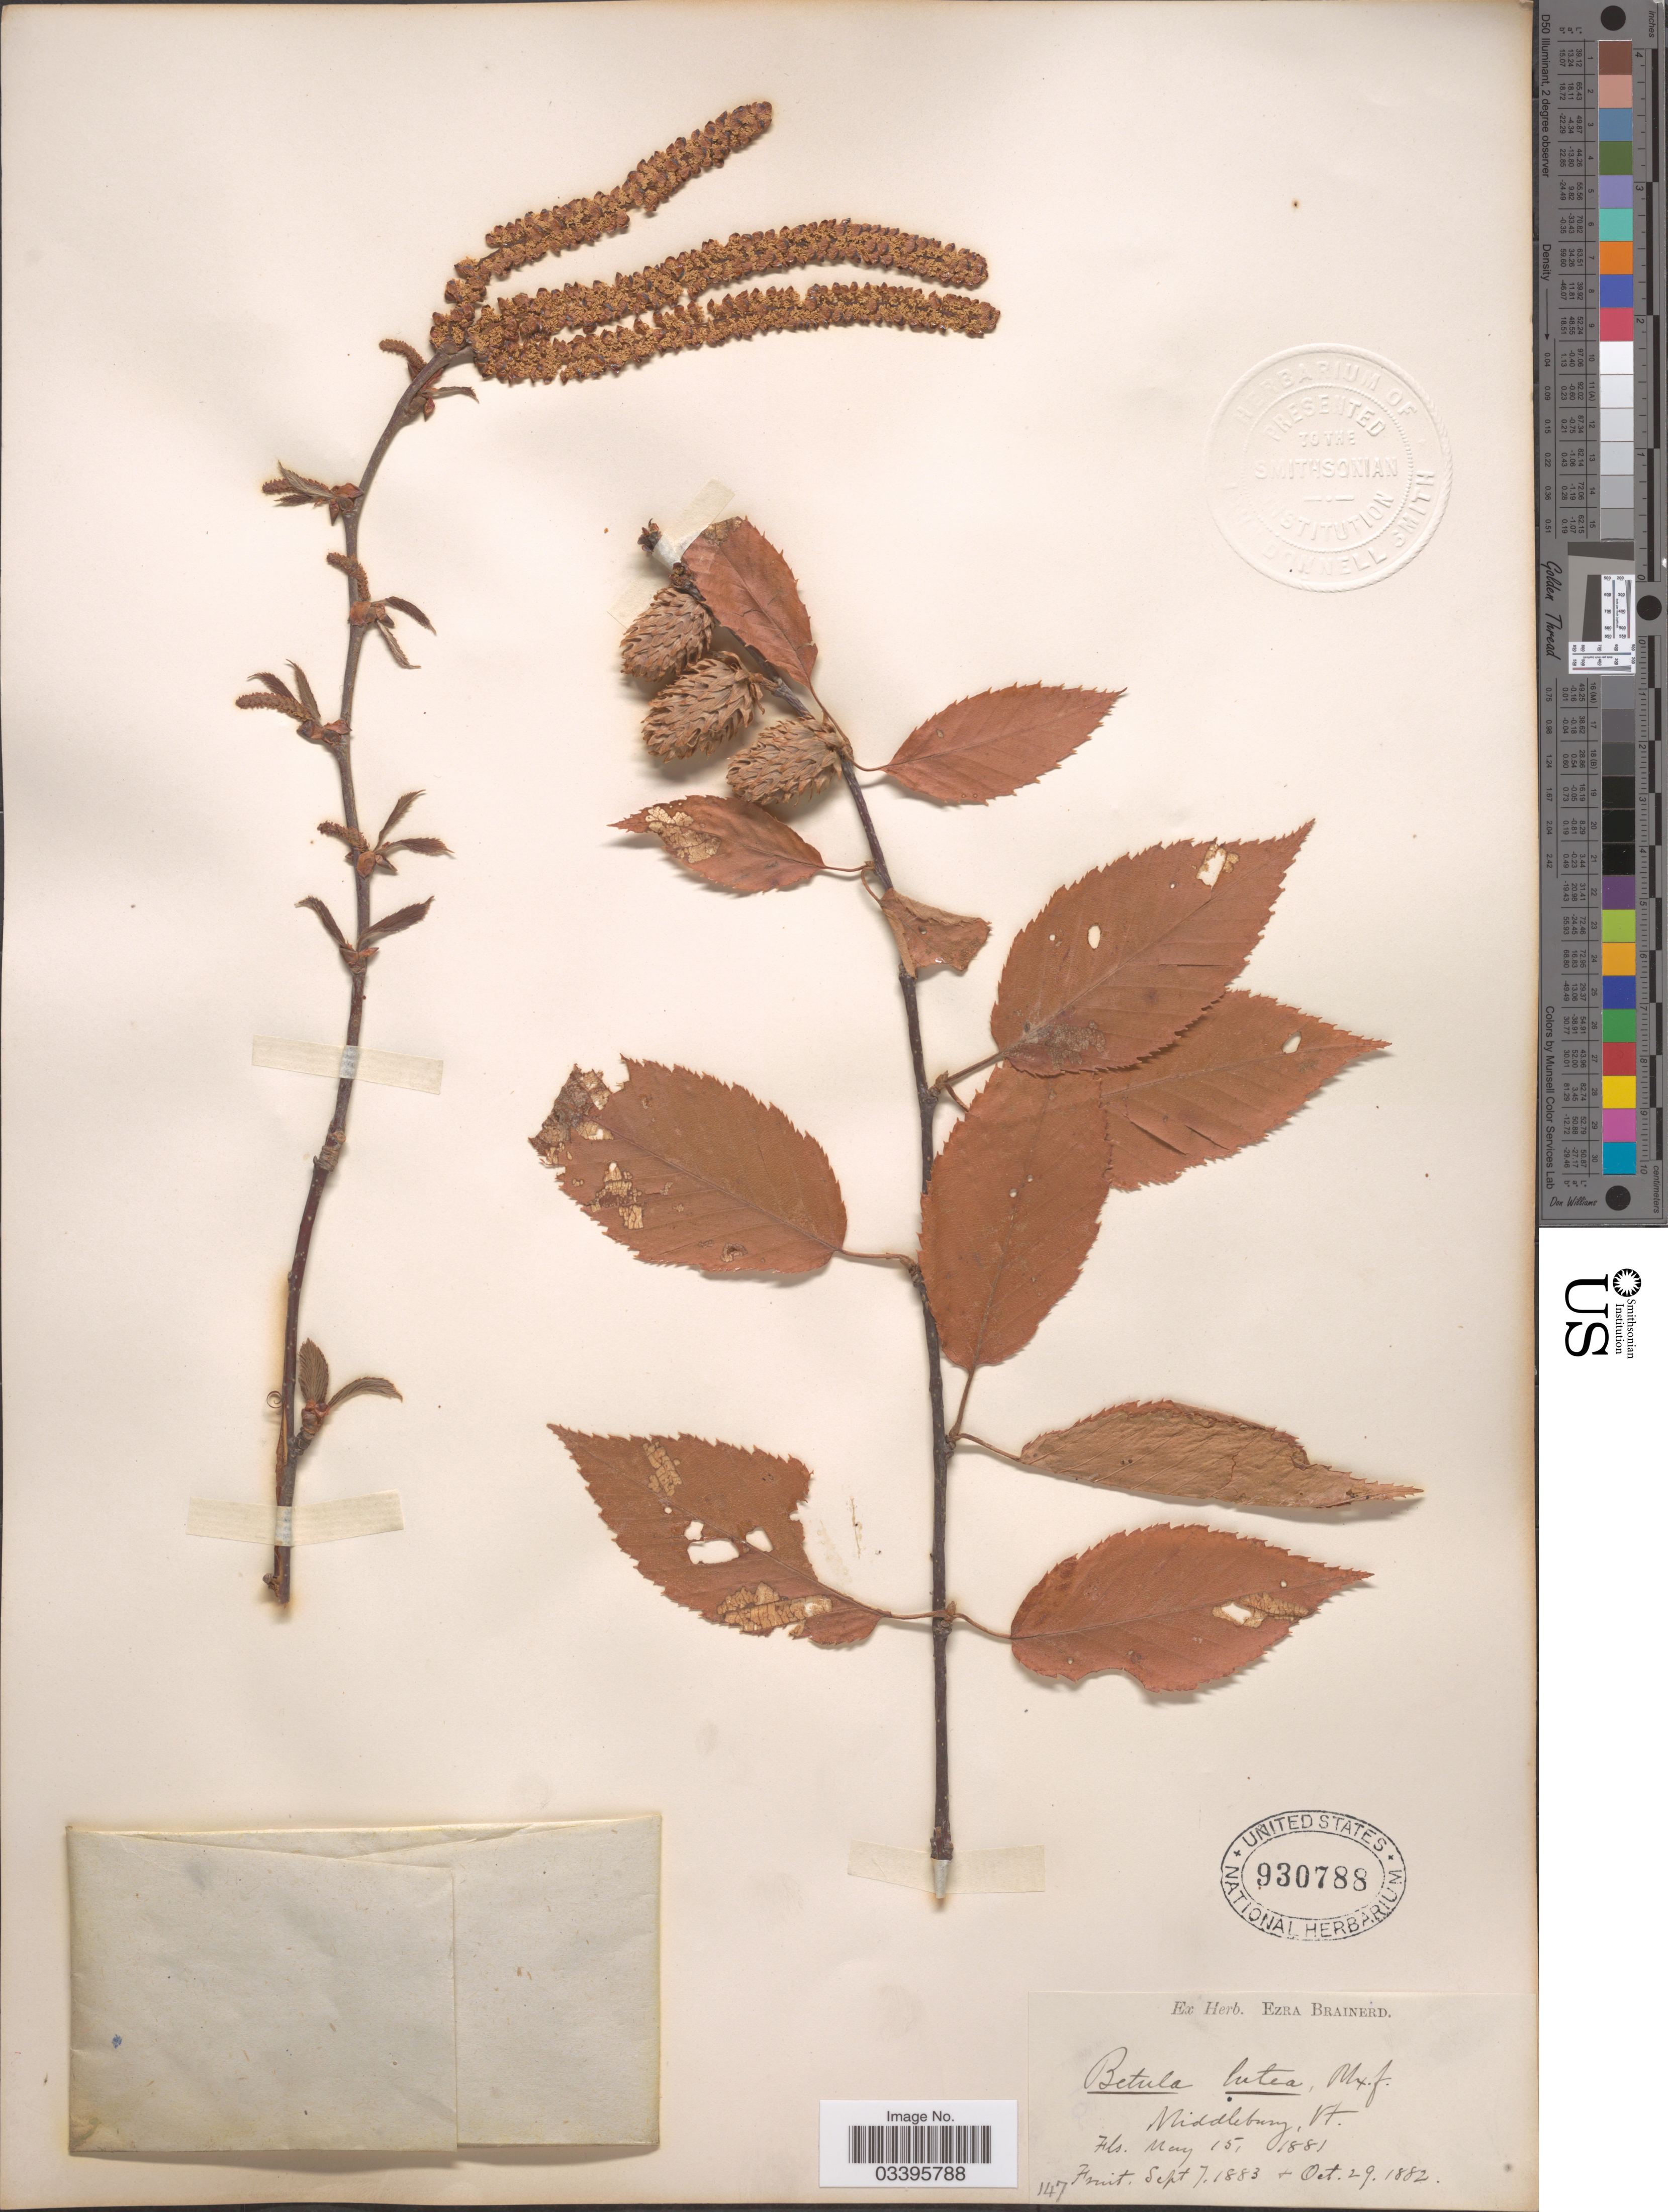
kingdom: Plantae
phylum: Tracheophyta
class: Magnoliopsida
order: Fagales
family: Betulaceae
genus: Betula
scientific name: Betula lutea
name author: F. Michx.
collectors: ex herb. Ezra Brainerd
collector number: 147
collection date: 1881-05-15/1882-10-29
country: United States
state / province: Vermont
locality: Middleburg.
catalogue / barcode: US 930788